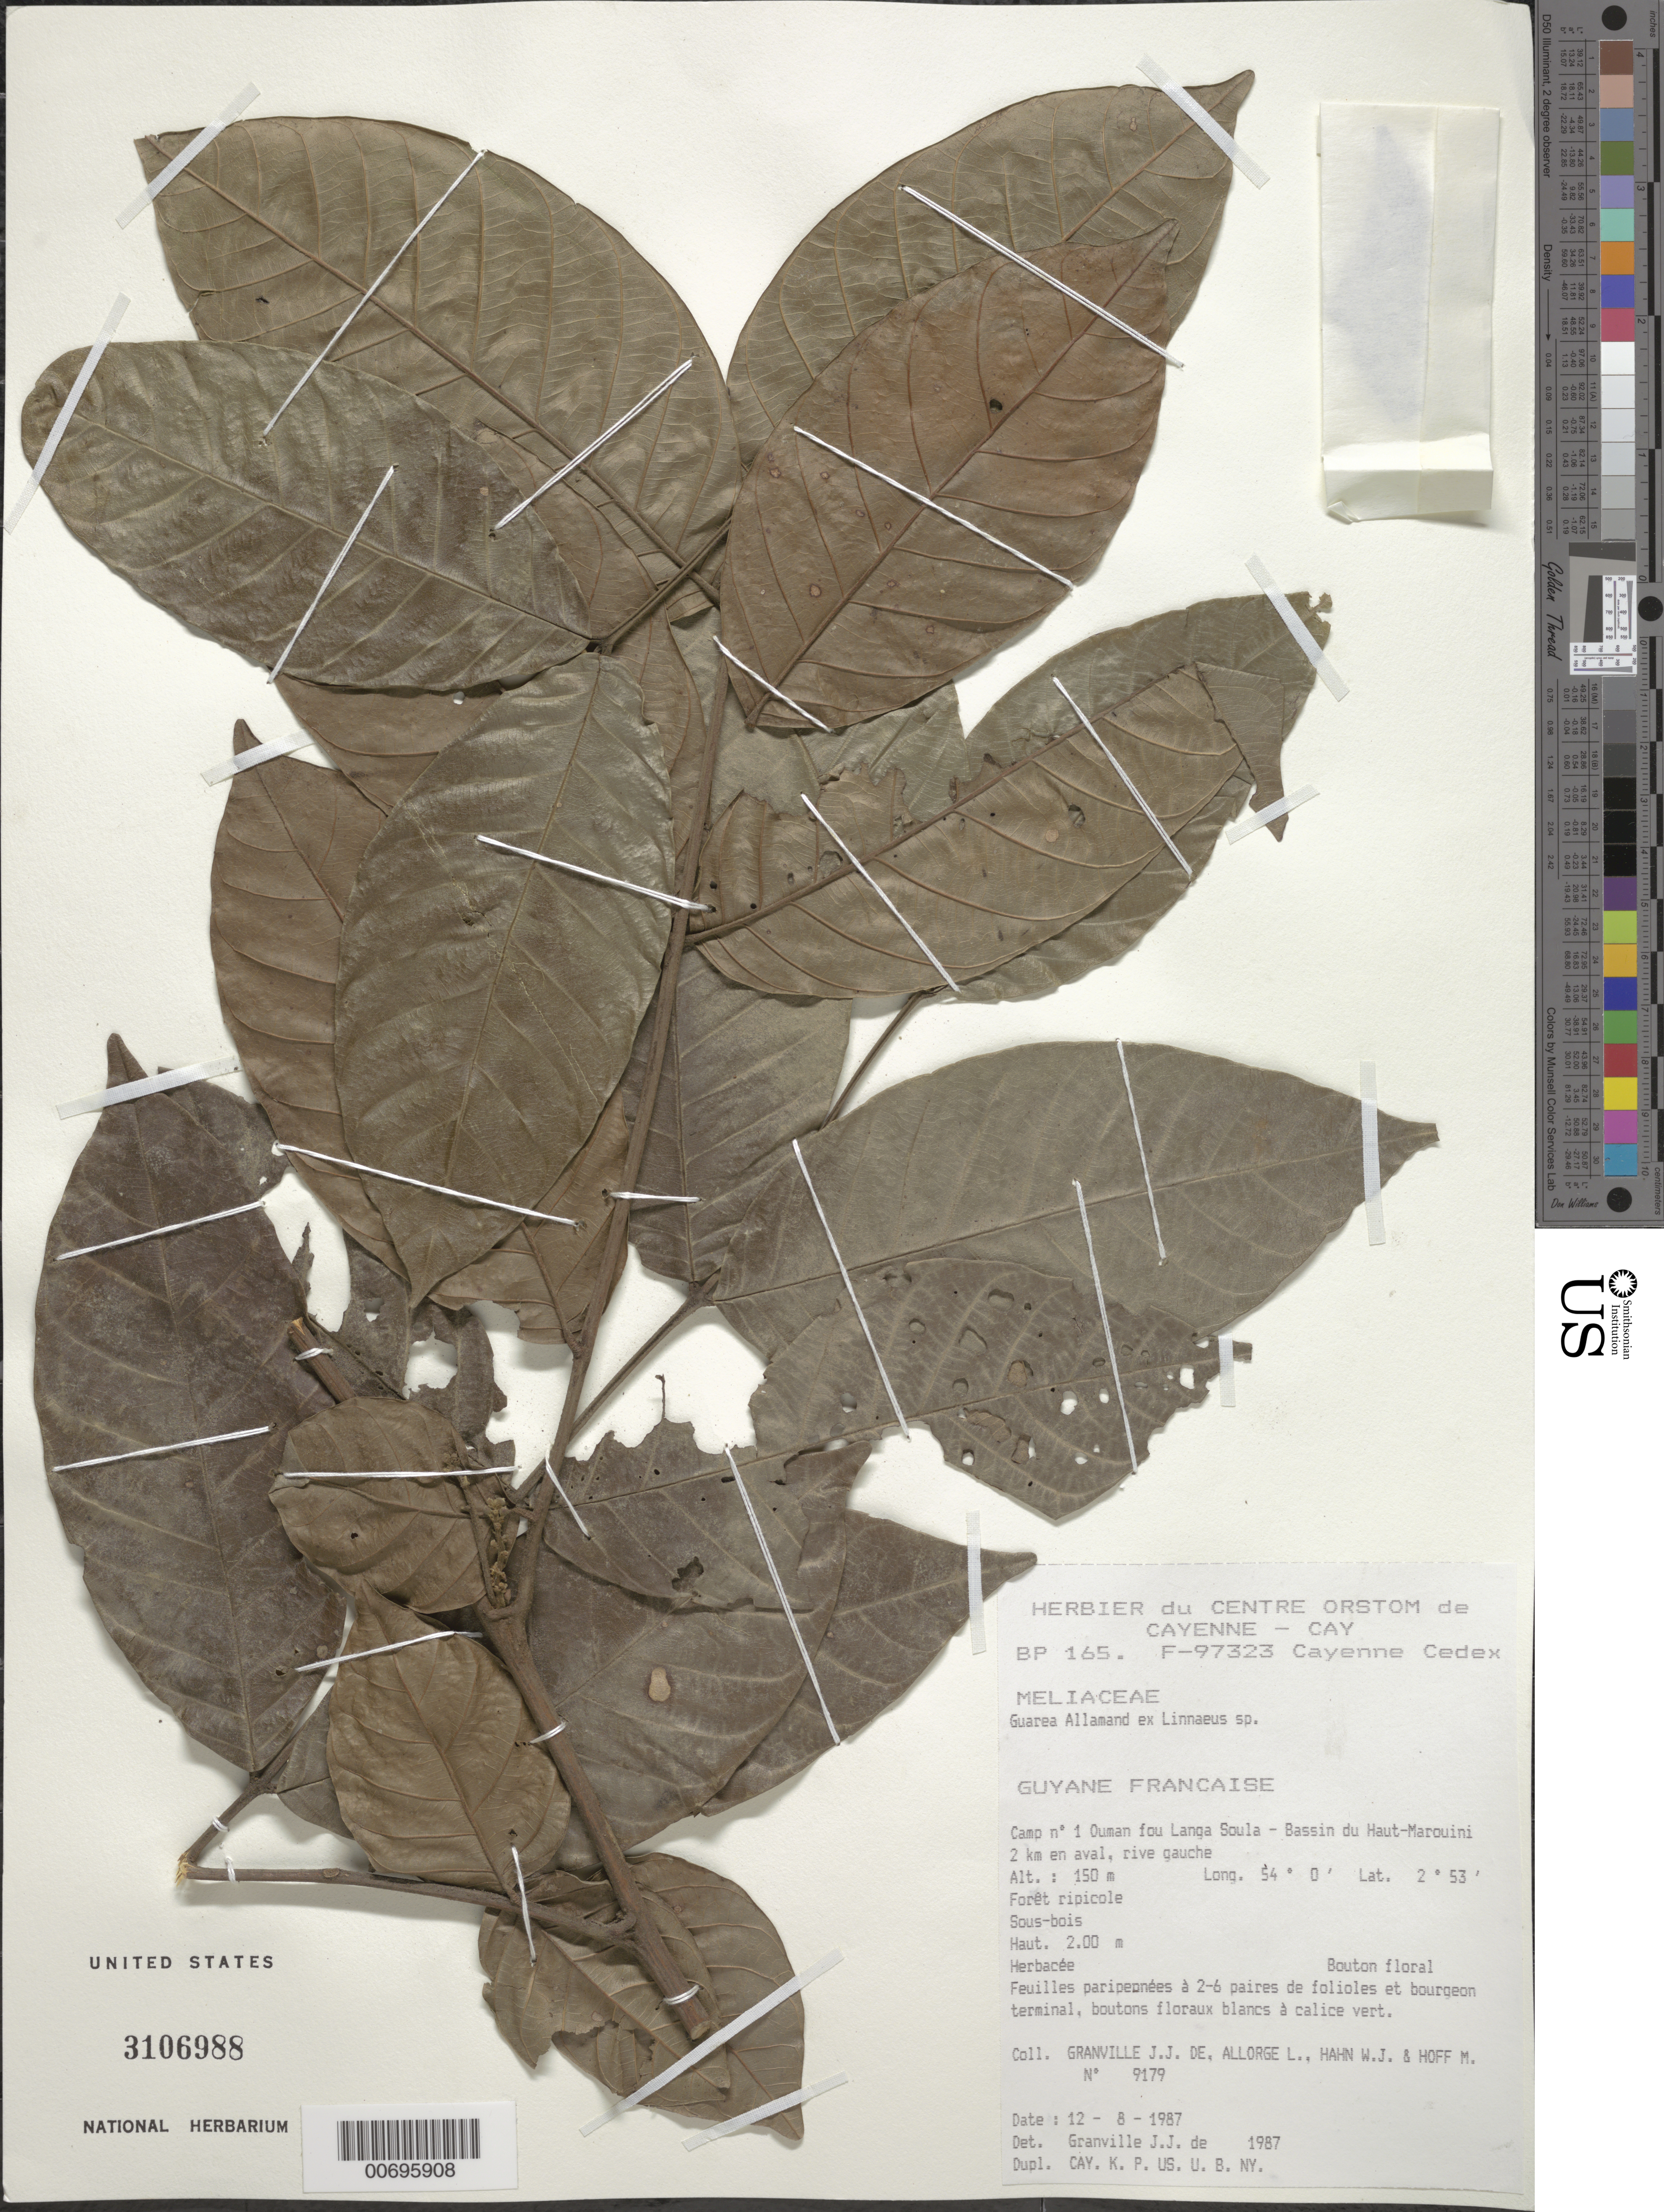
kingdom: Plantae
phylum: Tracheophyta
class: Magnoliopsida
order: Sapindales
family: Meliaceae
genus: Guarea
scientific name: Guarea sp.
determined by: Granville, J. J. de, (CAY), Institut de Recherche pour le Developpement (IRD) (FRENCH GUIANA)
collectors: J.-J. de Granville, L. Allorge, W. J. Hahn & M. Hoff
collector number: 9179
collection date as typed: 12-Aug-87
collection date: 1987-08-12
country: French Guiana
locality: Camp #1, Ouman fou Langa Soula, Bassin du Haut-Marouini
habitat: Forêt ripicole.Sous-bois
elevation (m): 150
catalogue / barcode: US 3106988